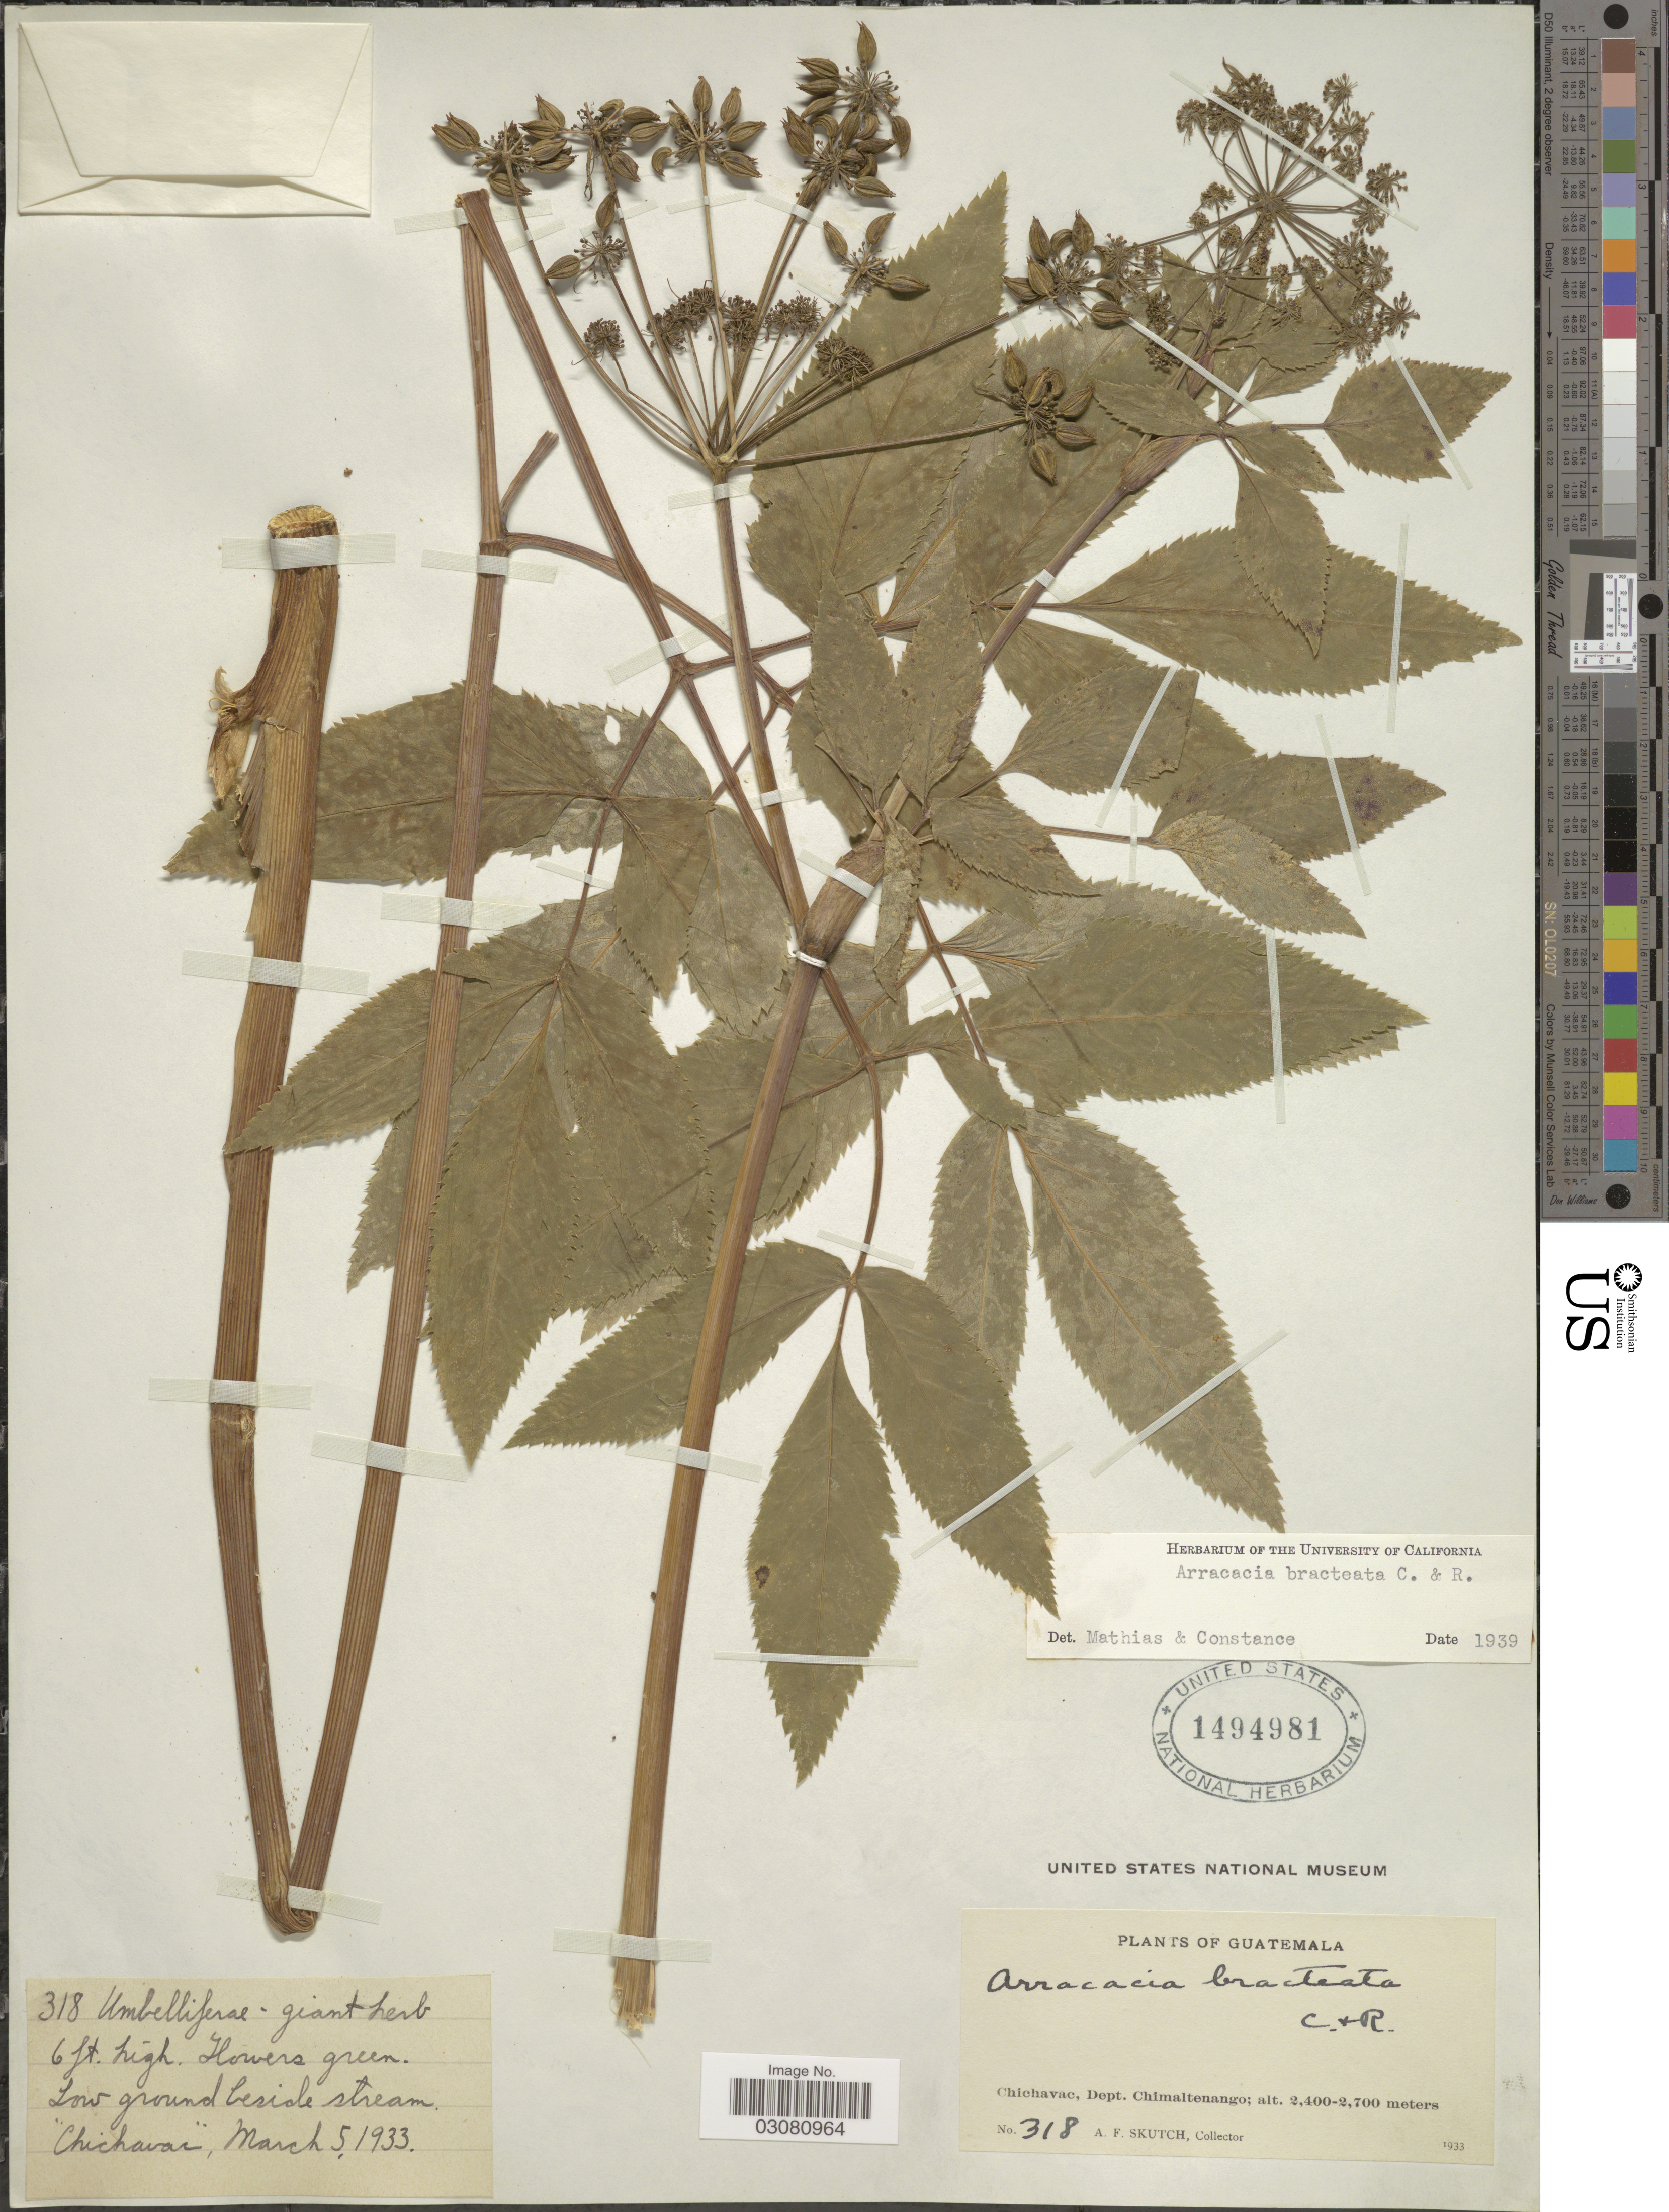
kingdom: Plantae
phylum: Tracheophyta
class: Magnoliopsida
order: Apiales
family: Apiaceae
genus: Arracacia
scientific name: Arracacia bracteata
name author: J.M. Coult. & Rose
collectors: A. F. Skutch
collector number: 318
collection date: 1933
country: Guatemala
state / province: Chimaltenango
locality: Chichavac, Dept. Chimaltenango.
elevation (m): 2400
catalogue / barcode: US 1494981